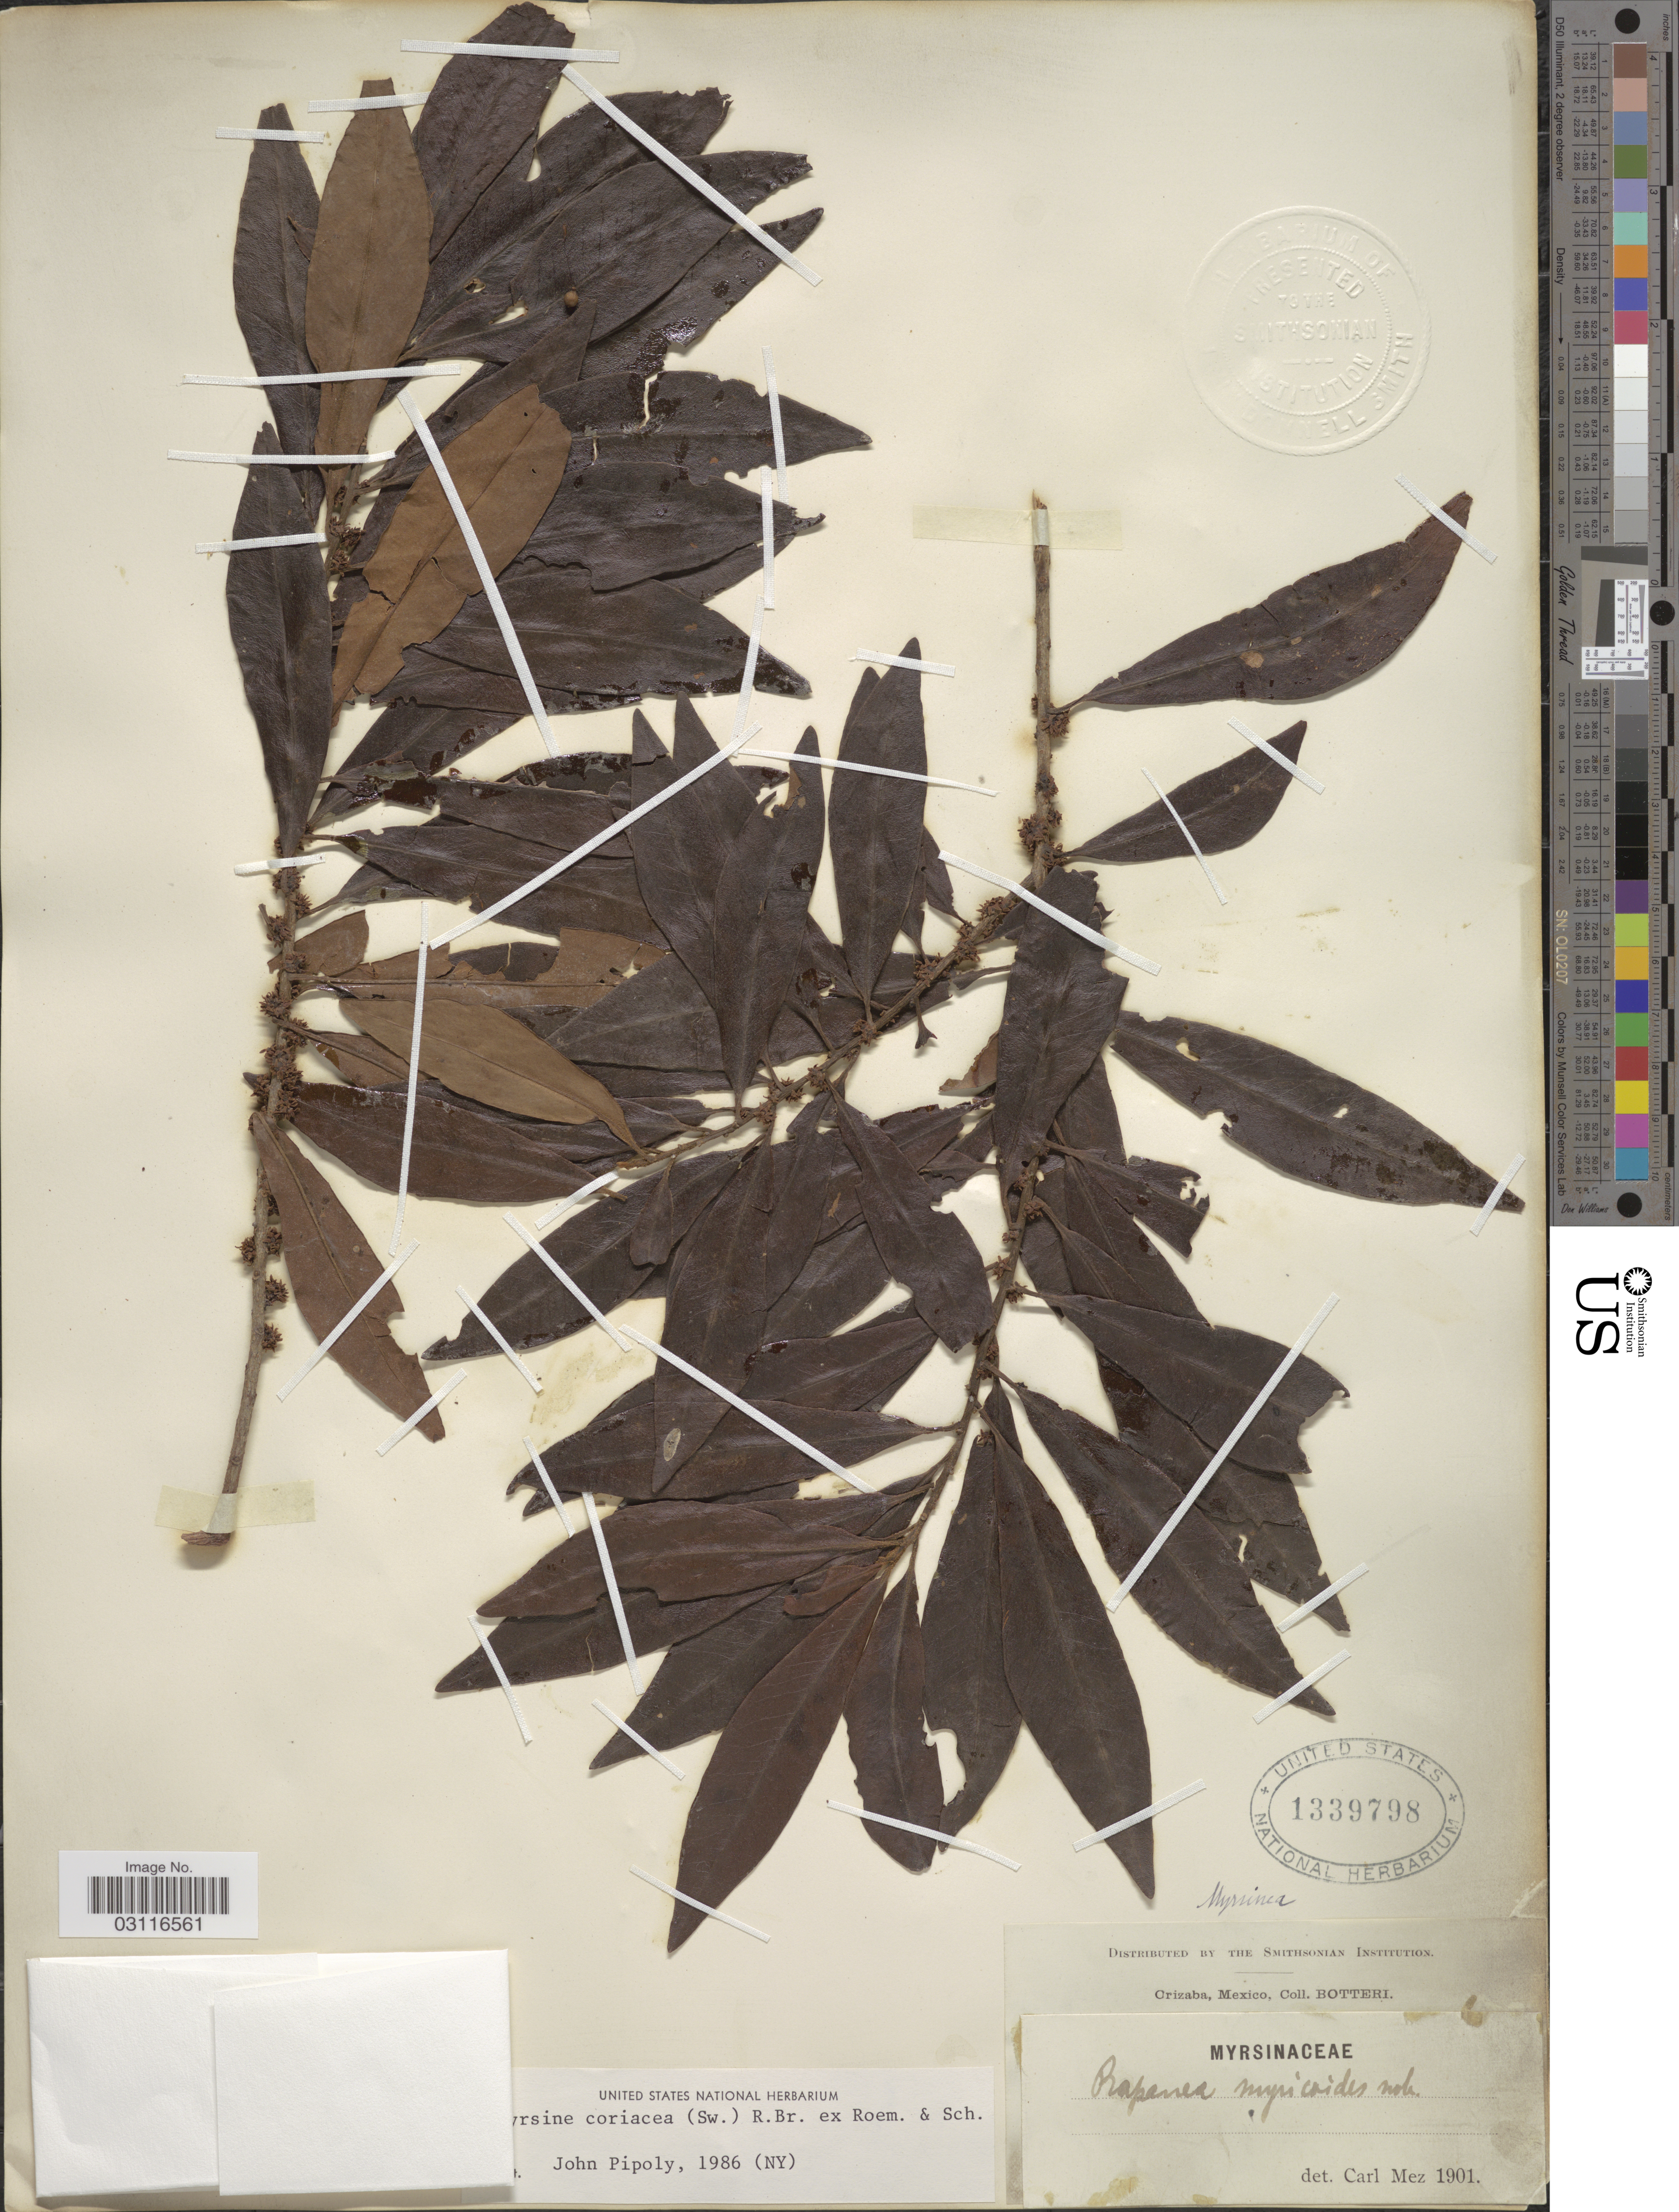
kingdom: Plantae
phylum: Tracheophyta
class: Magnoliopsida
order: Ericales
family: Primulaceae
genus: Myrsine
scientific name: Myrsine coriacea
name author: (Sw.) R. Br. ex Roem. & Schult.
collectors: -. Botteri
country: Mexico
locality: Orizaba.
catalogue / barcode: US 1339798